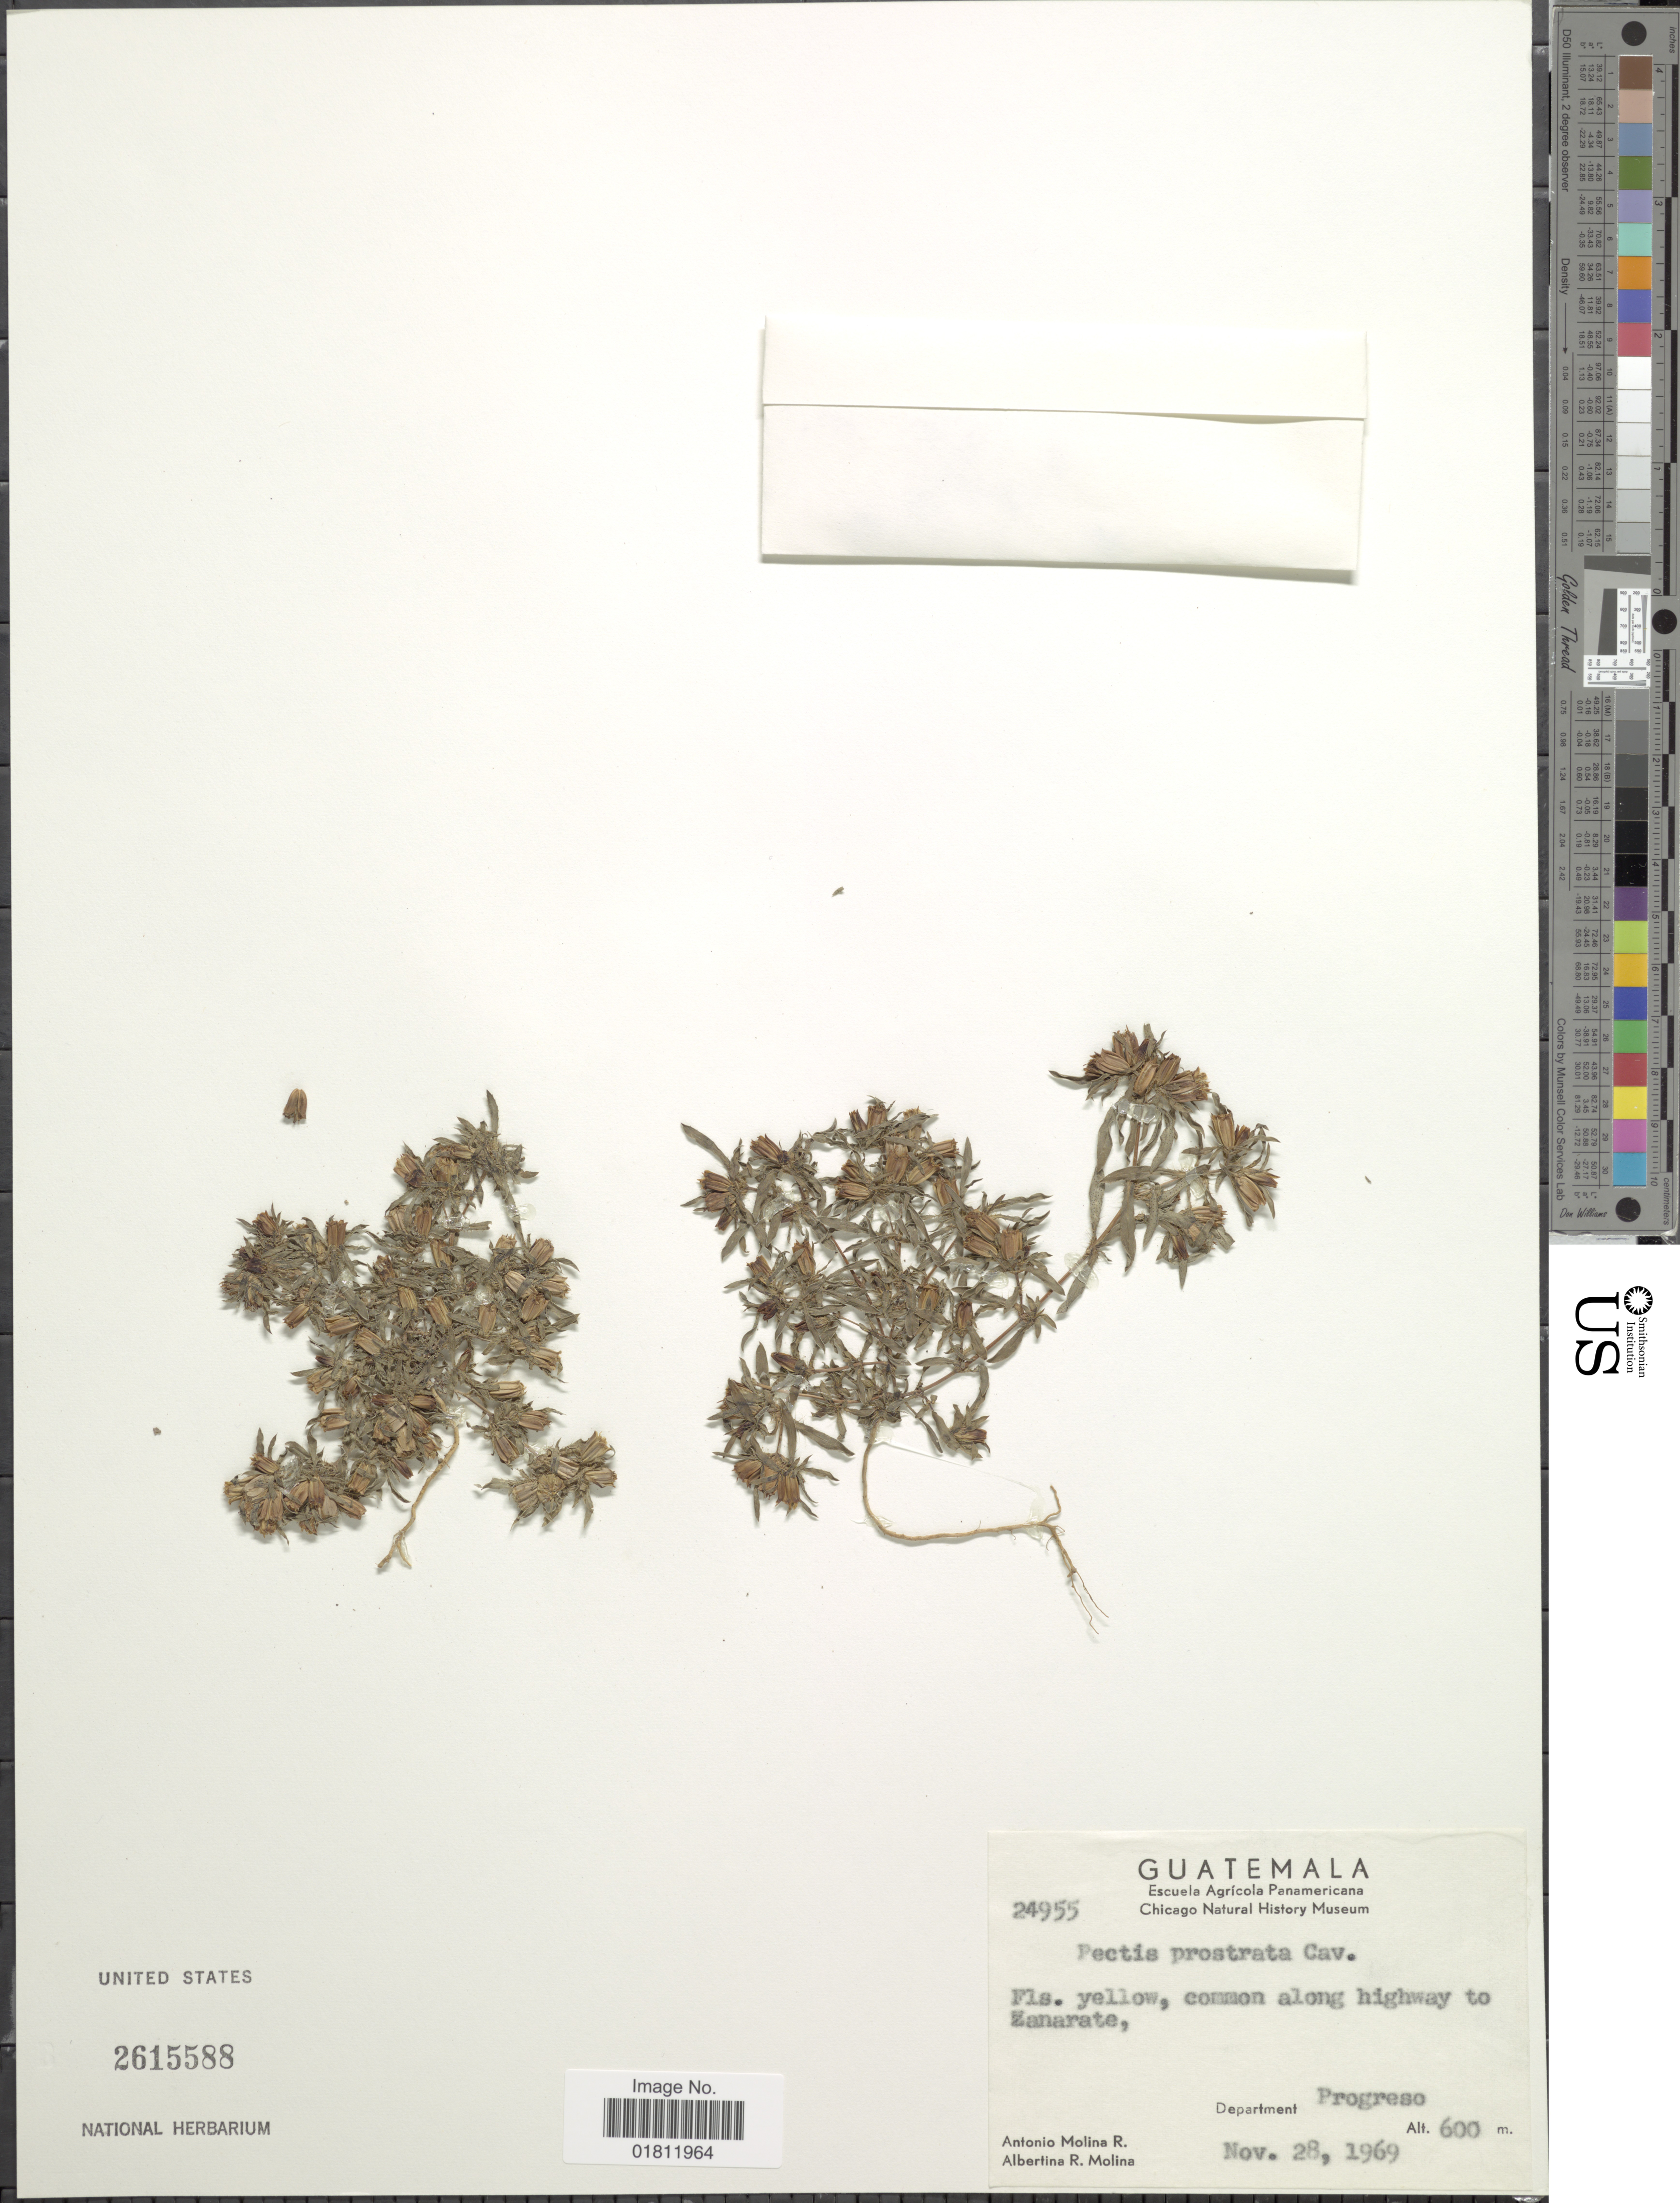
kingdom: Plantae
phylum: Tracheophyta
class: Magnoliopsida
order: Asterales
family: Asteraceae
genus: Pectis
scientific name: Pectis prostrata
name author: Cav.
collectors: A. Molina R. & A. R. Molina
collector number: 24955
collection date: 1969-11-28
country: Guatemala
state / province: El Progreso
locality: Common along highway to Zanarate. Department Progreso.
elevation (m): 600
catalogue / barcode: US 2615588